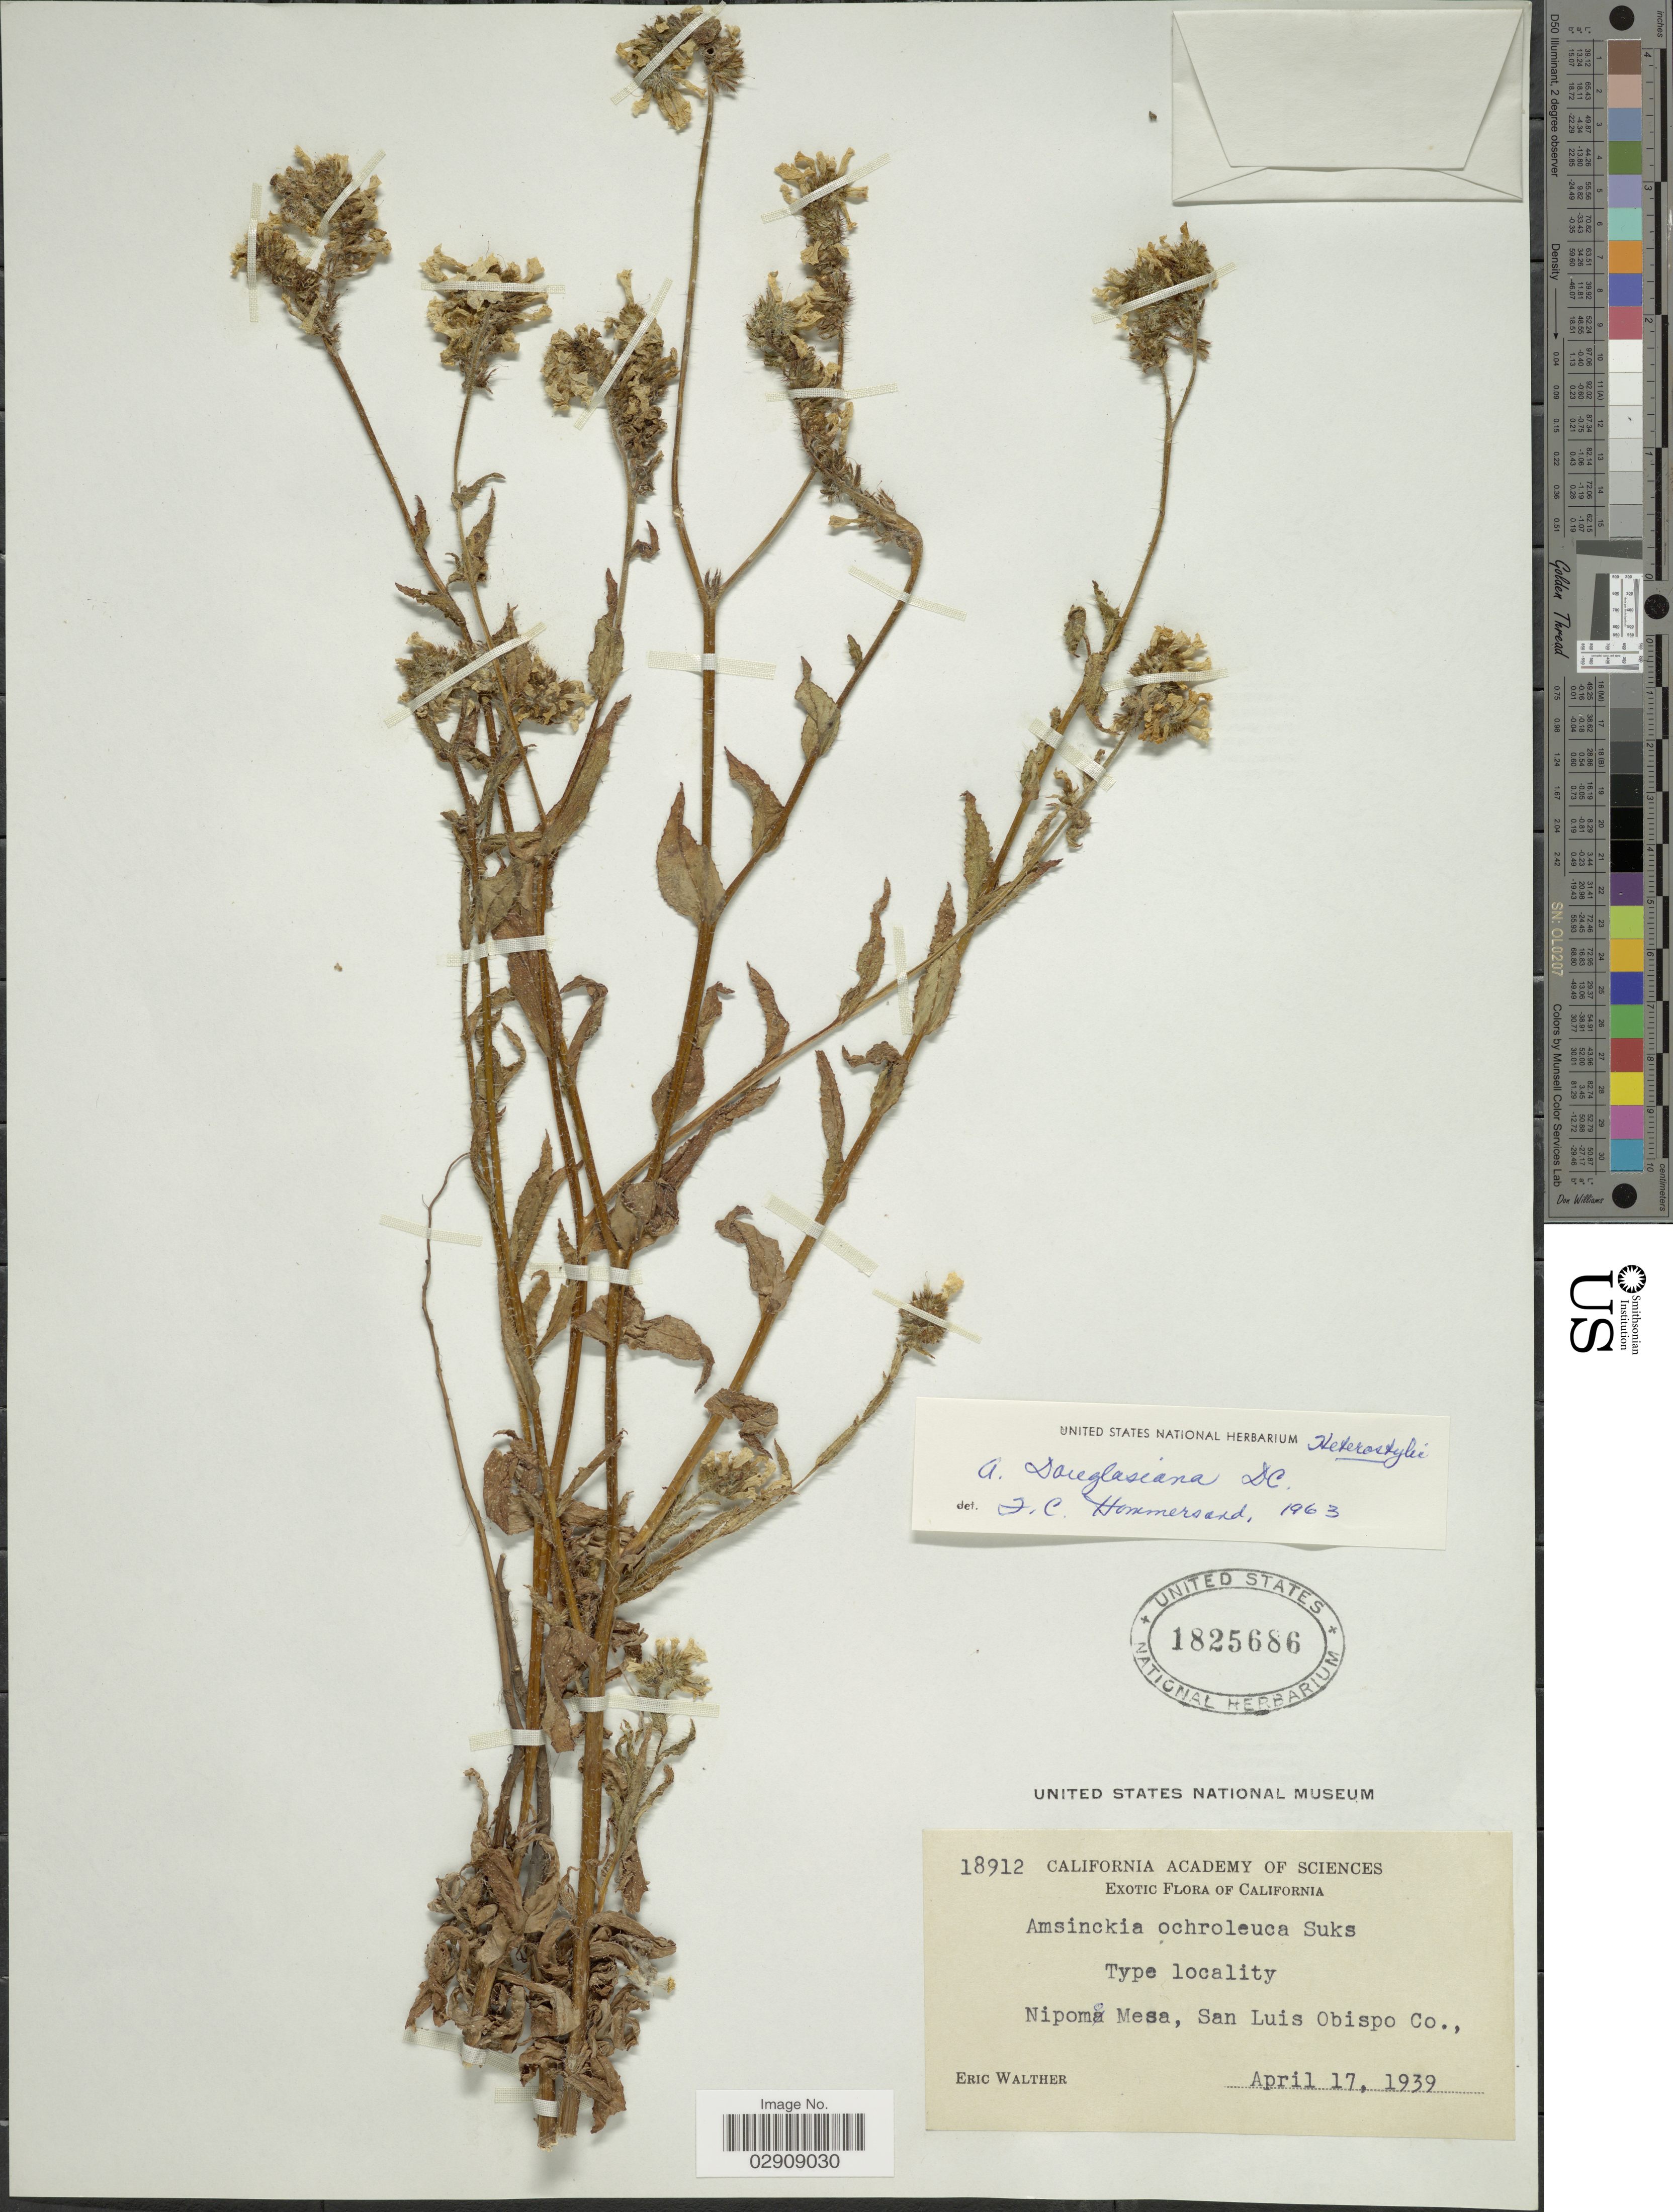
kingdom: Plantae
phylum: Tracheophyta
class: Magnoliopsida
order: Boraginales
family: Boraginaceae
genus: Amsinckia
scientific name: Amsinckia douglasiana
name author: A. DC.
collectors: E. Walther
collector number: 18912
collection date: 1939-04-17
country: United States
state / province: California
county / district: San Luis Obispo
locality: Nipomo Mesa, San Luis Obispo Co. California.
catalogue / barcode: US 1825686